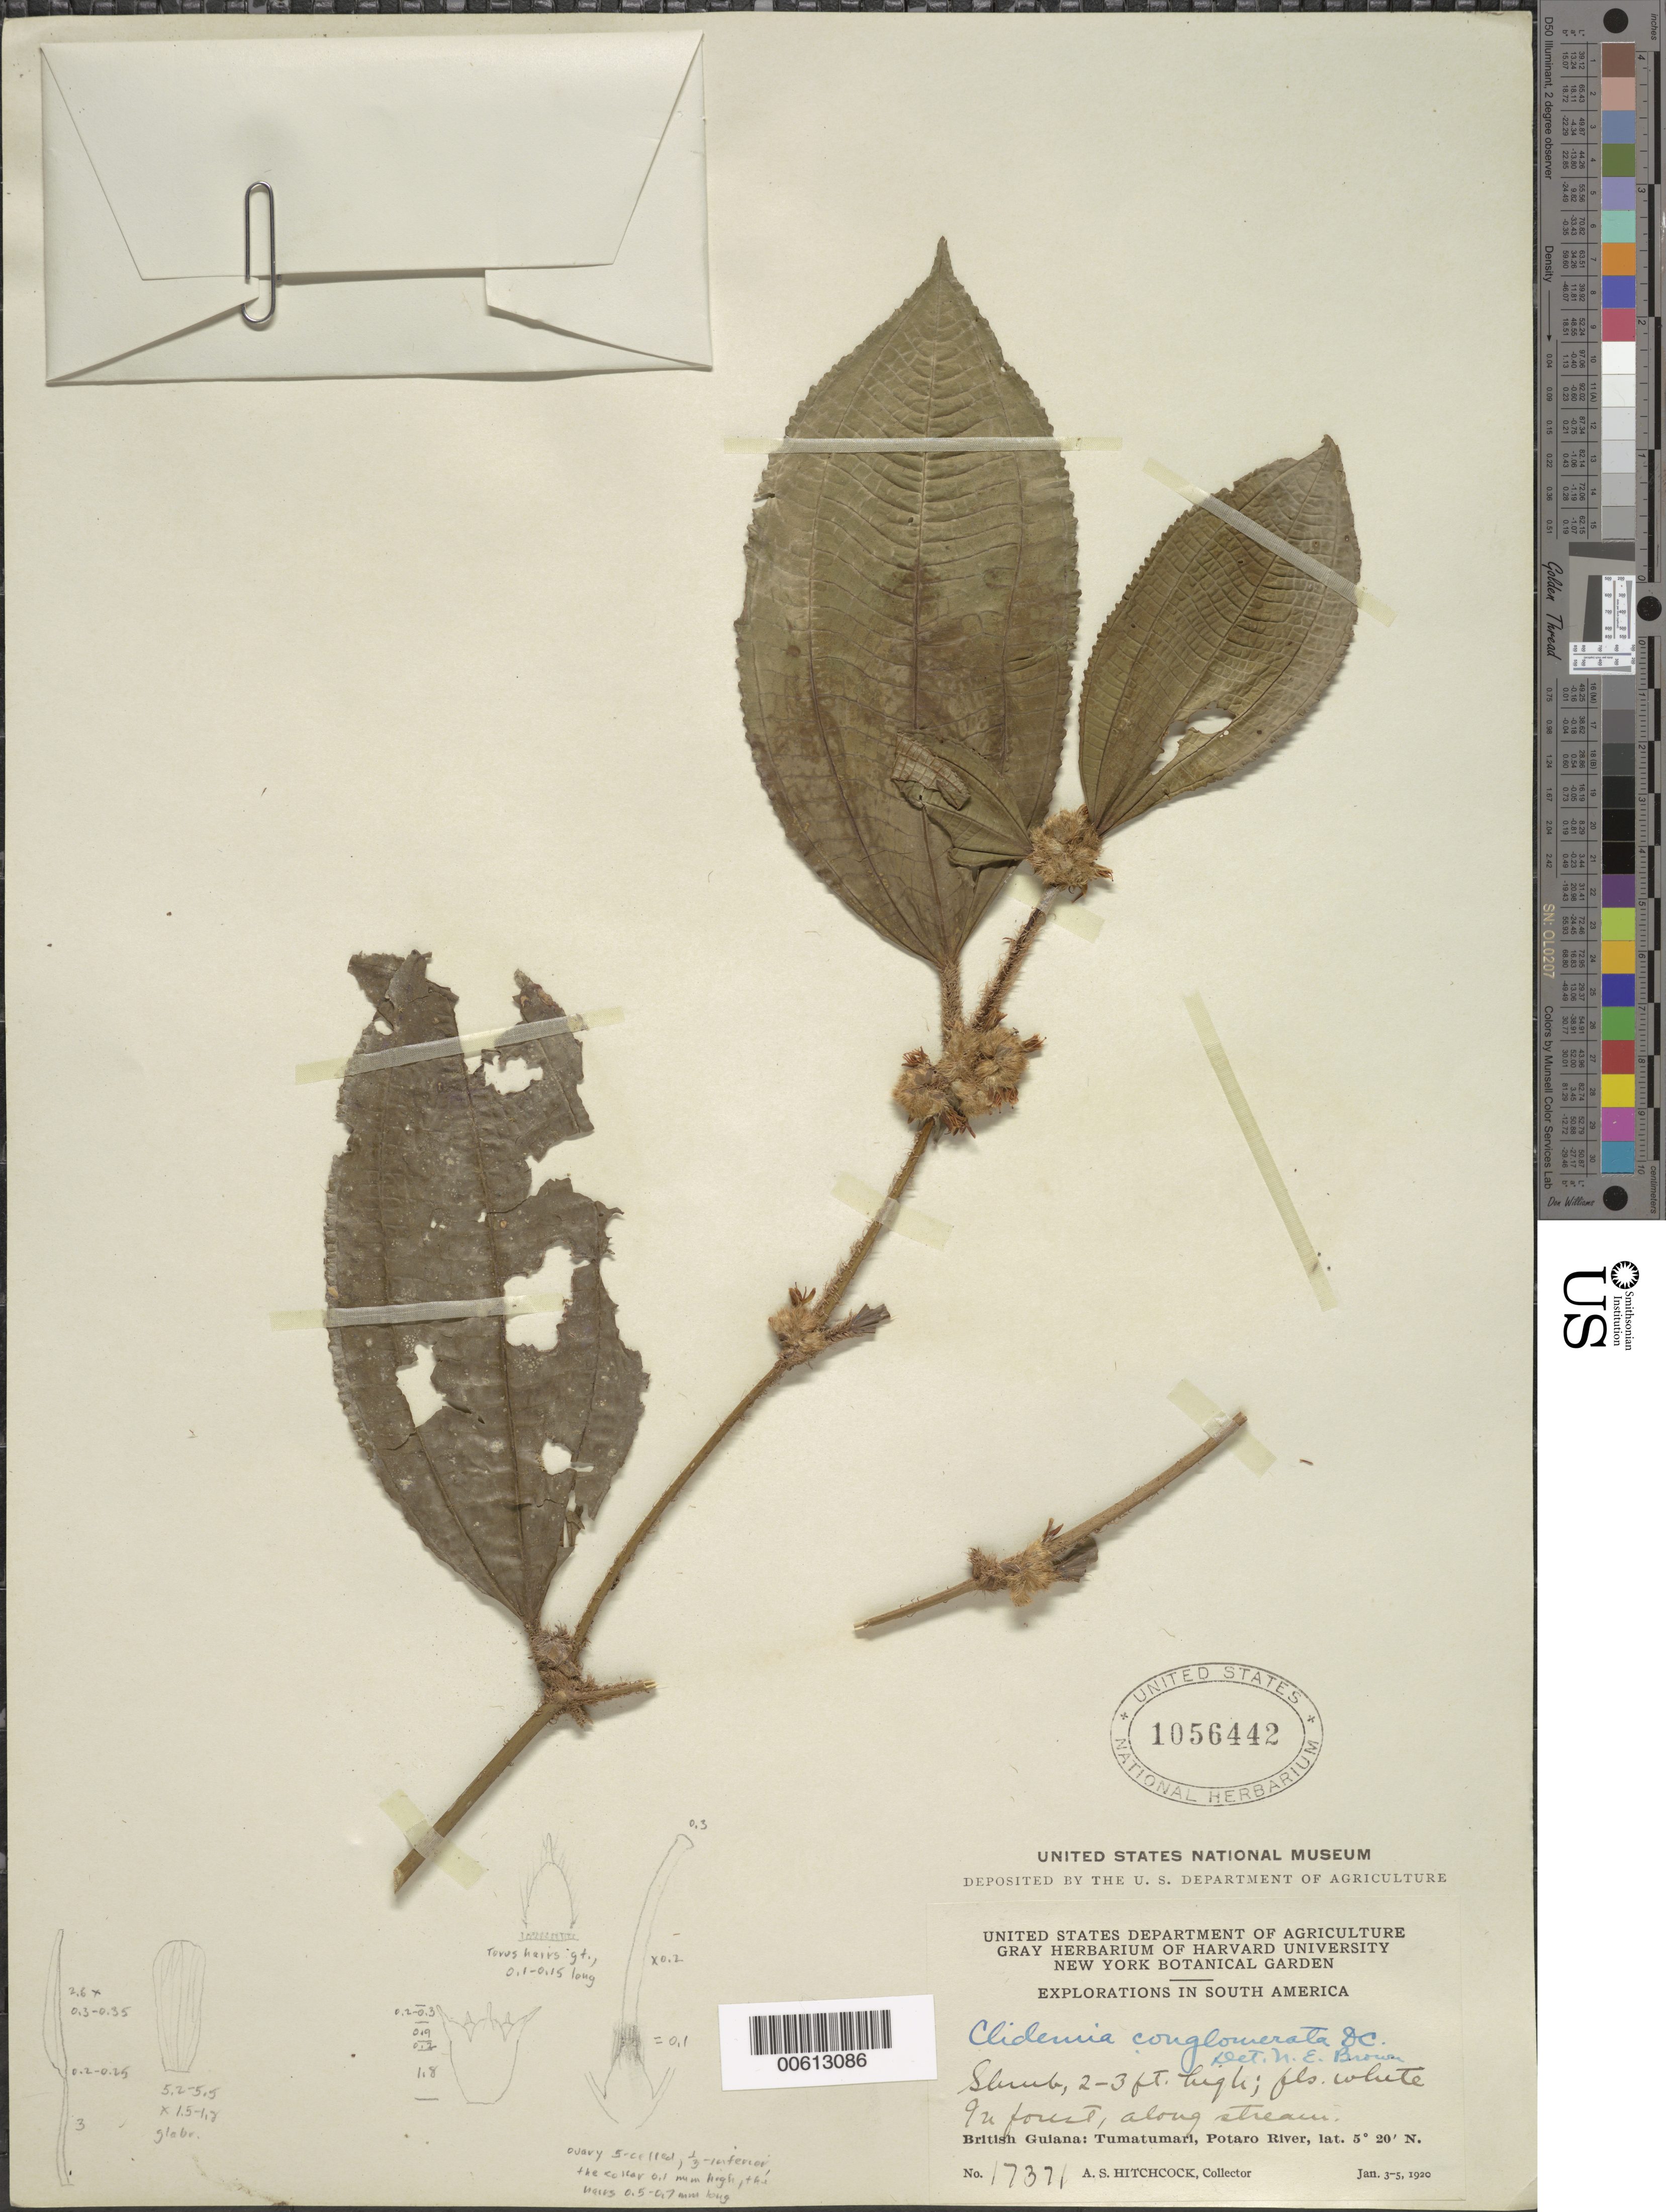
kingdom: Plantae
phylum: Tracheophyta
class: Magnoliopsida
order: Myrtales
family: Melastomataceae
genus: Clidemia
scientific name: Clidemia conglomerata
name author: DC.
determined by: Brown, N. E.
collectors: A. S. Hitchcock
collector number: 17371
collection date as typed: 3-Jan-20 to 5-Jan-20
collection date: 1920-01-03/1920-01-05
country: Guyana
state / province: Potaro-Siparuni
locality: Tumatumari Village, Potaro R.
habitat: Forest, along stream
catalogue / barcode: US 1056442